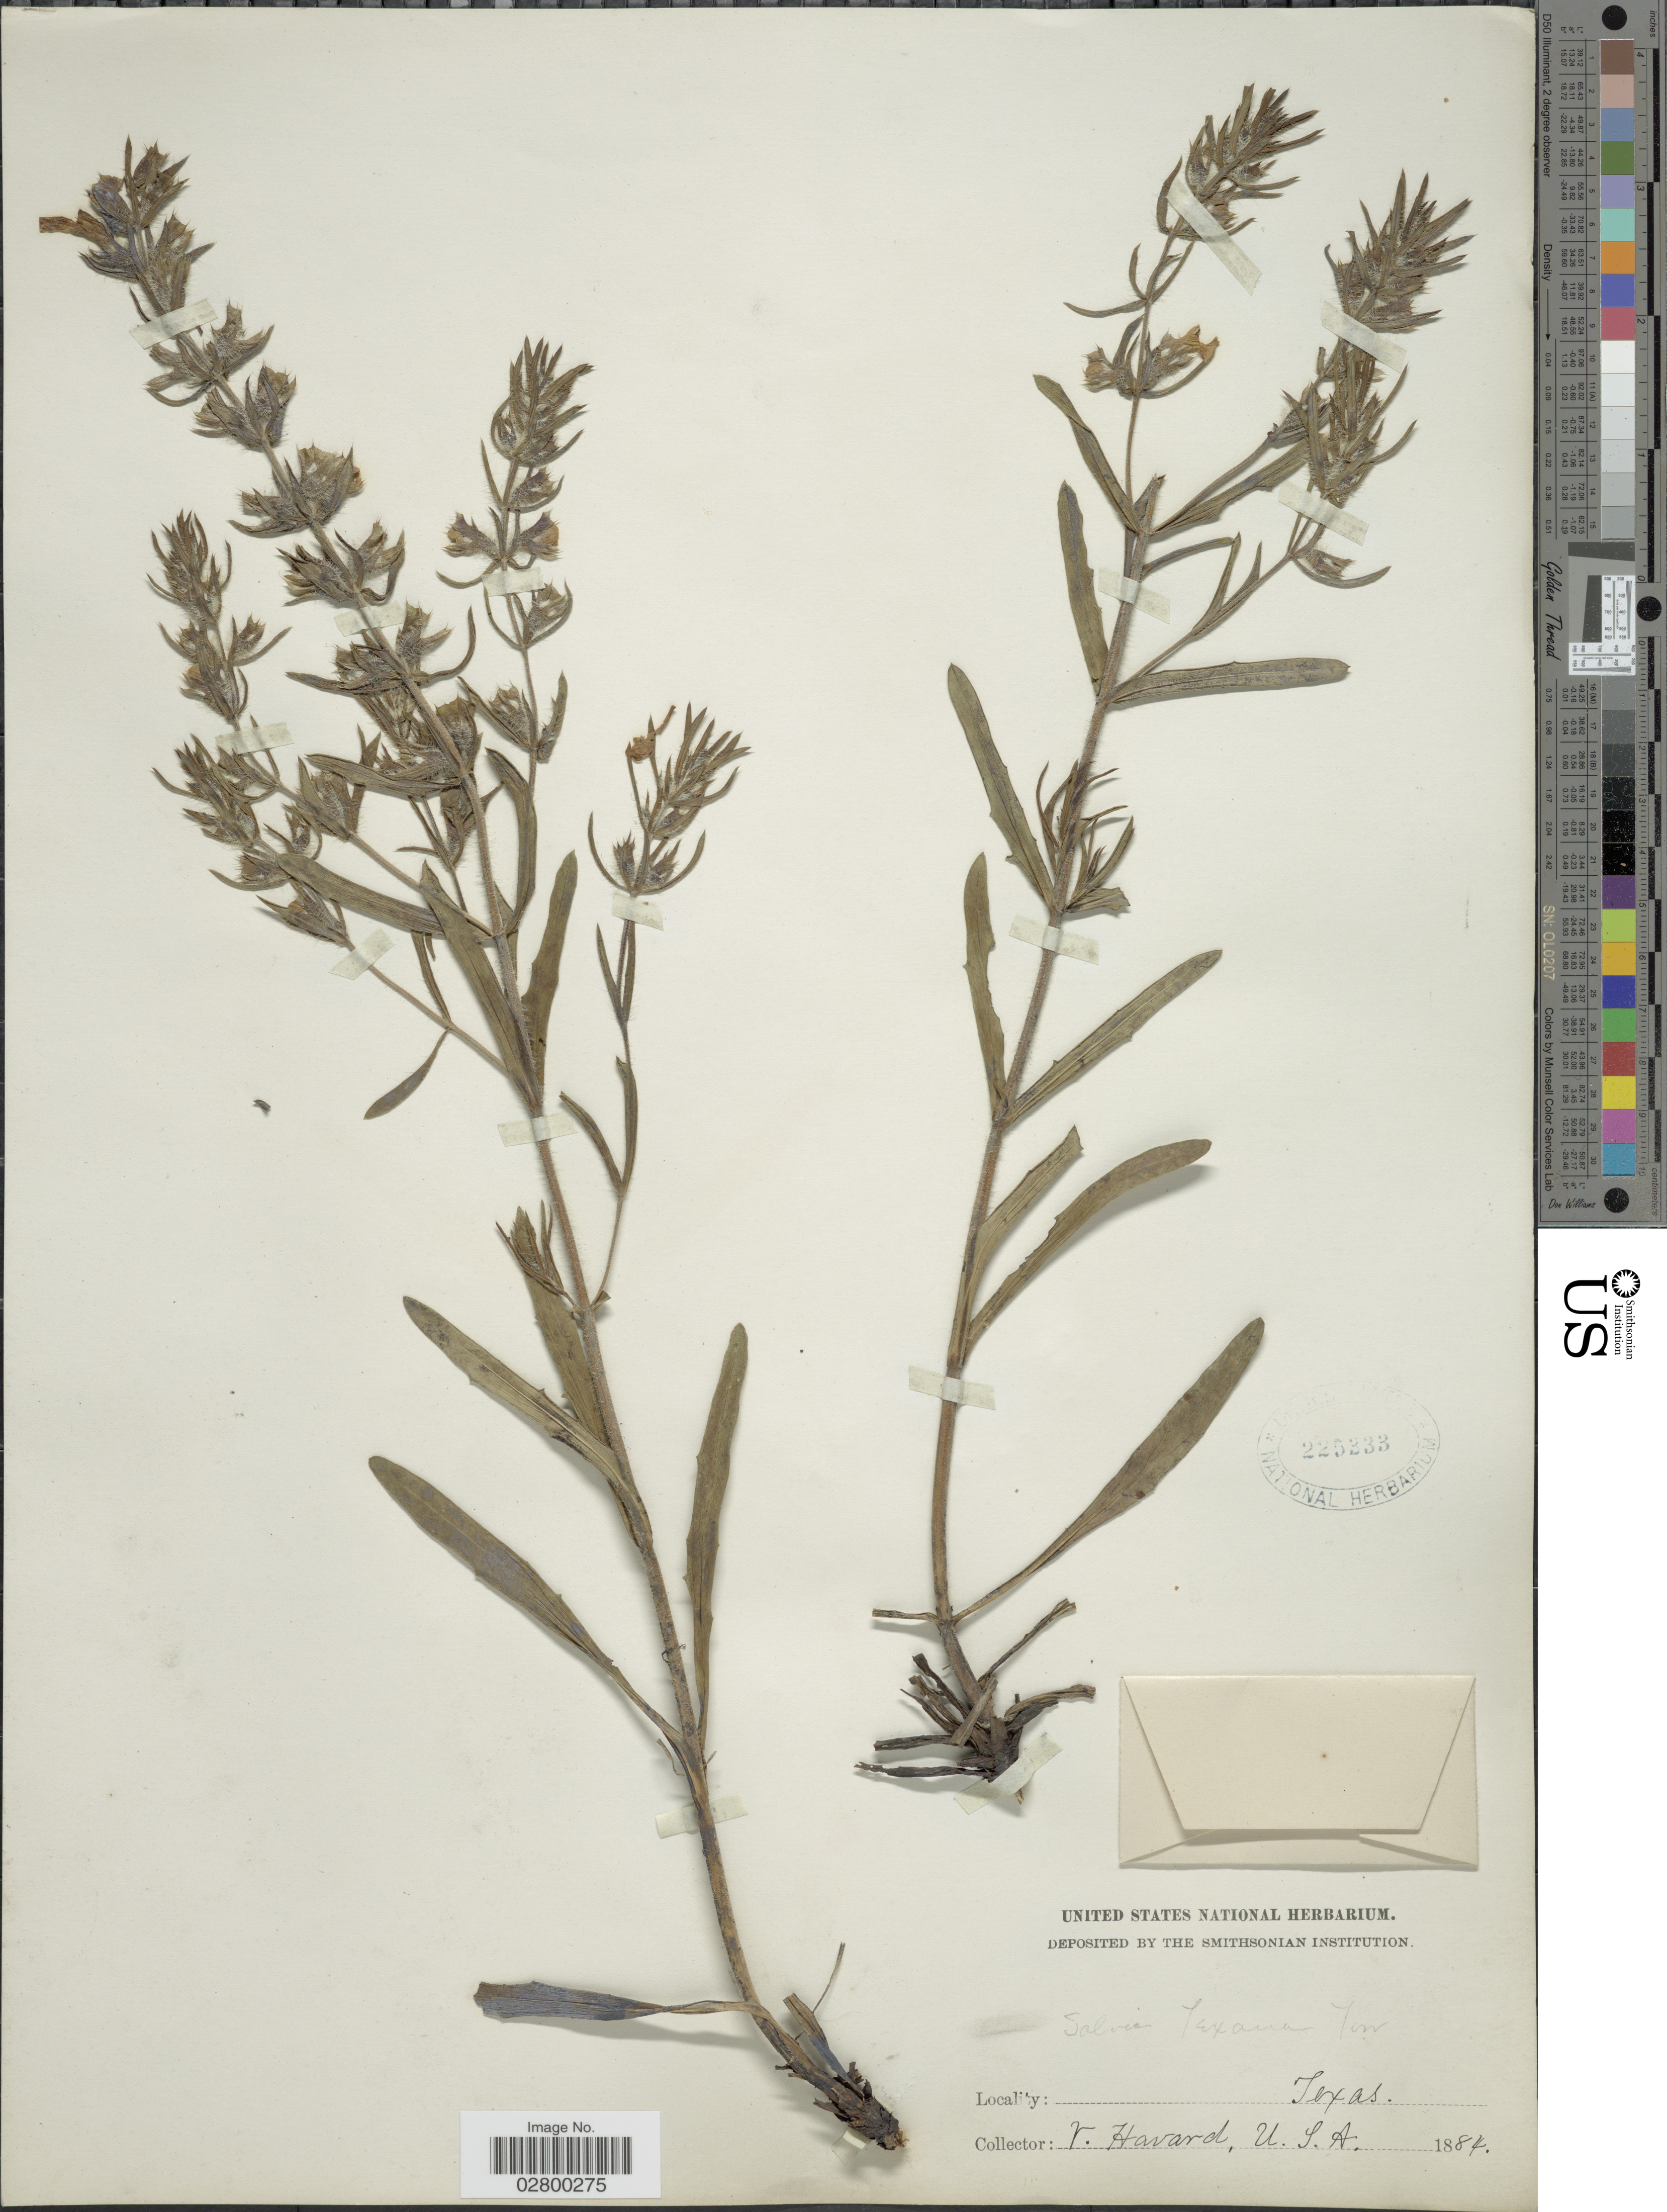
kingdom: Plantae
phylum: Tracheophyta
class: Magnoliopsida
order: Lamiales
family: Lamiaceae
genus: Salvia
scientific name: Salvia texana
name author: (Scheele) Torr.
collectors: V. Havard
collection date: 1884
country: United States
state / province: Texas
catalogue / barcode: US 225333